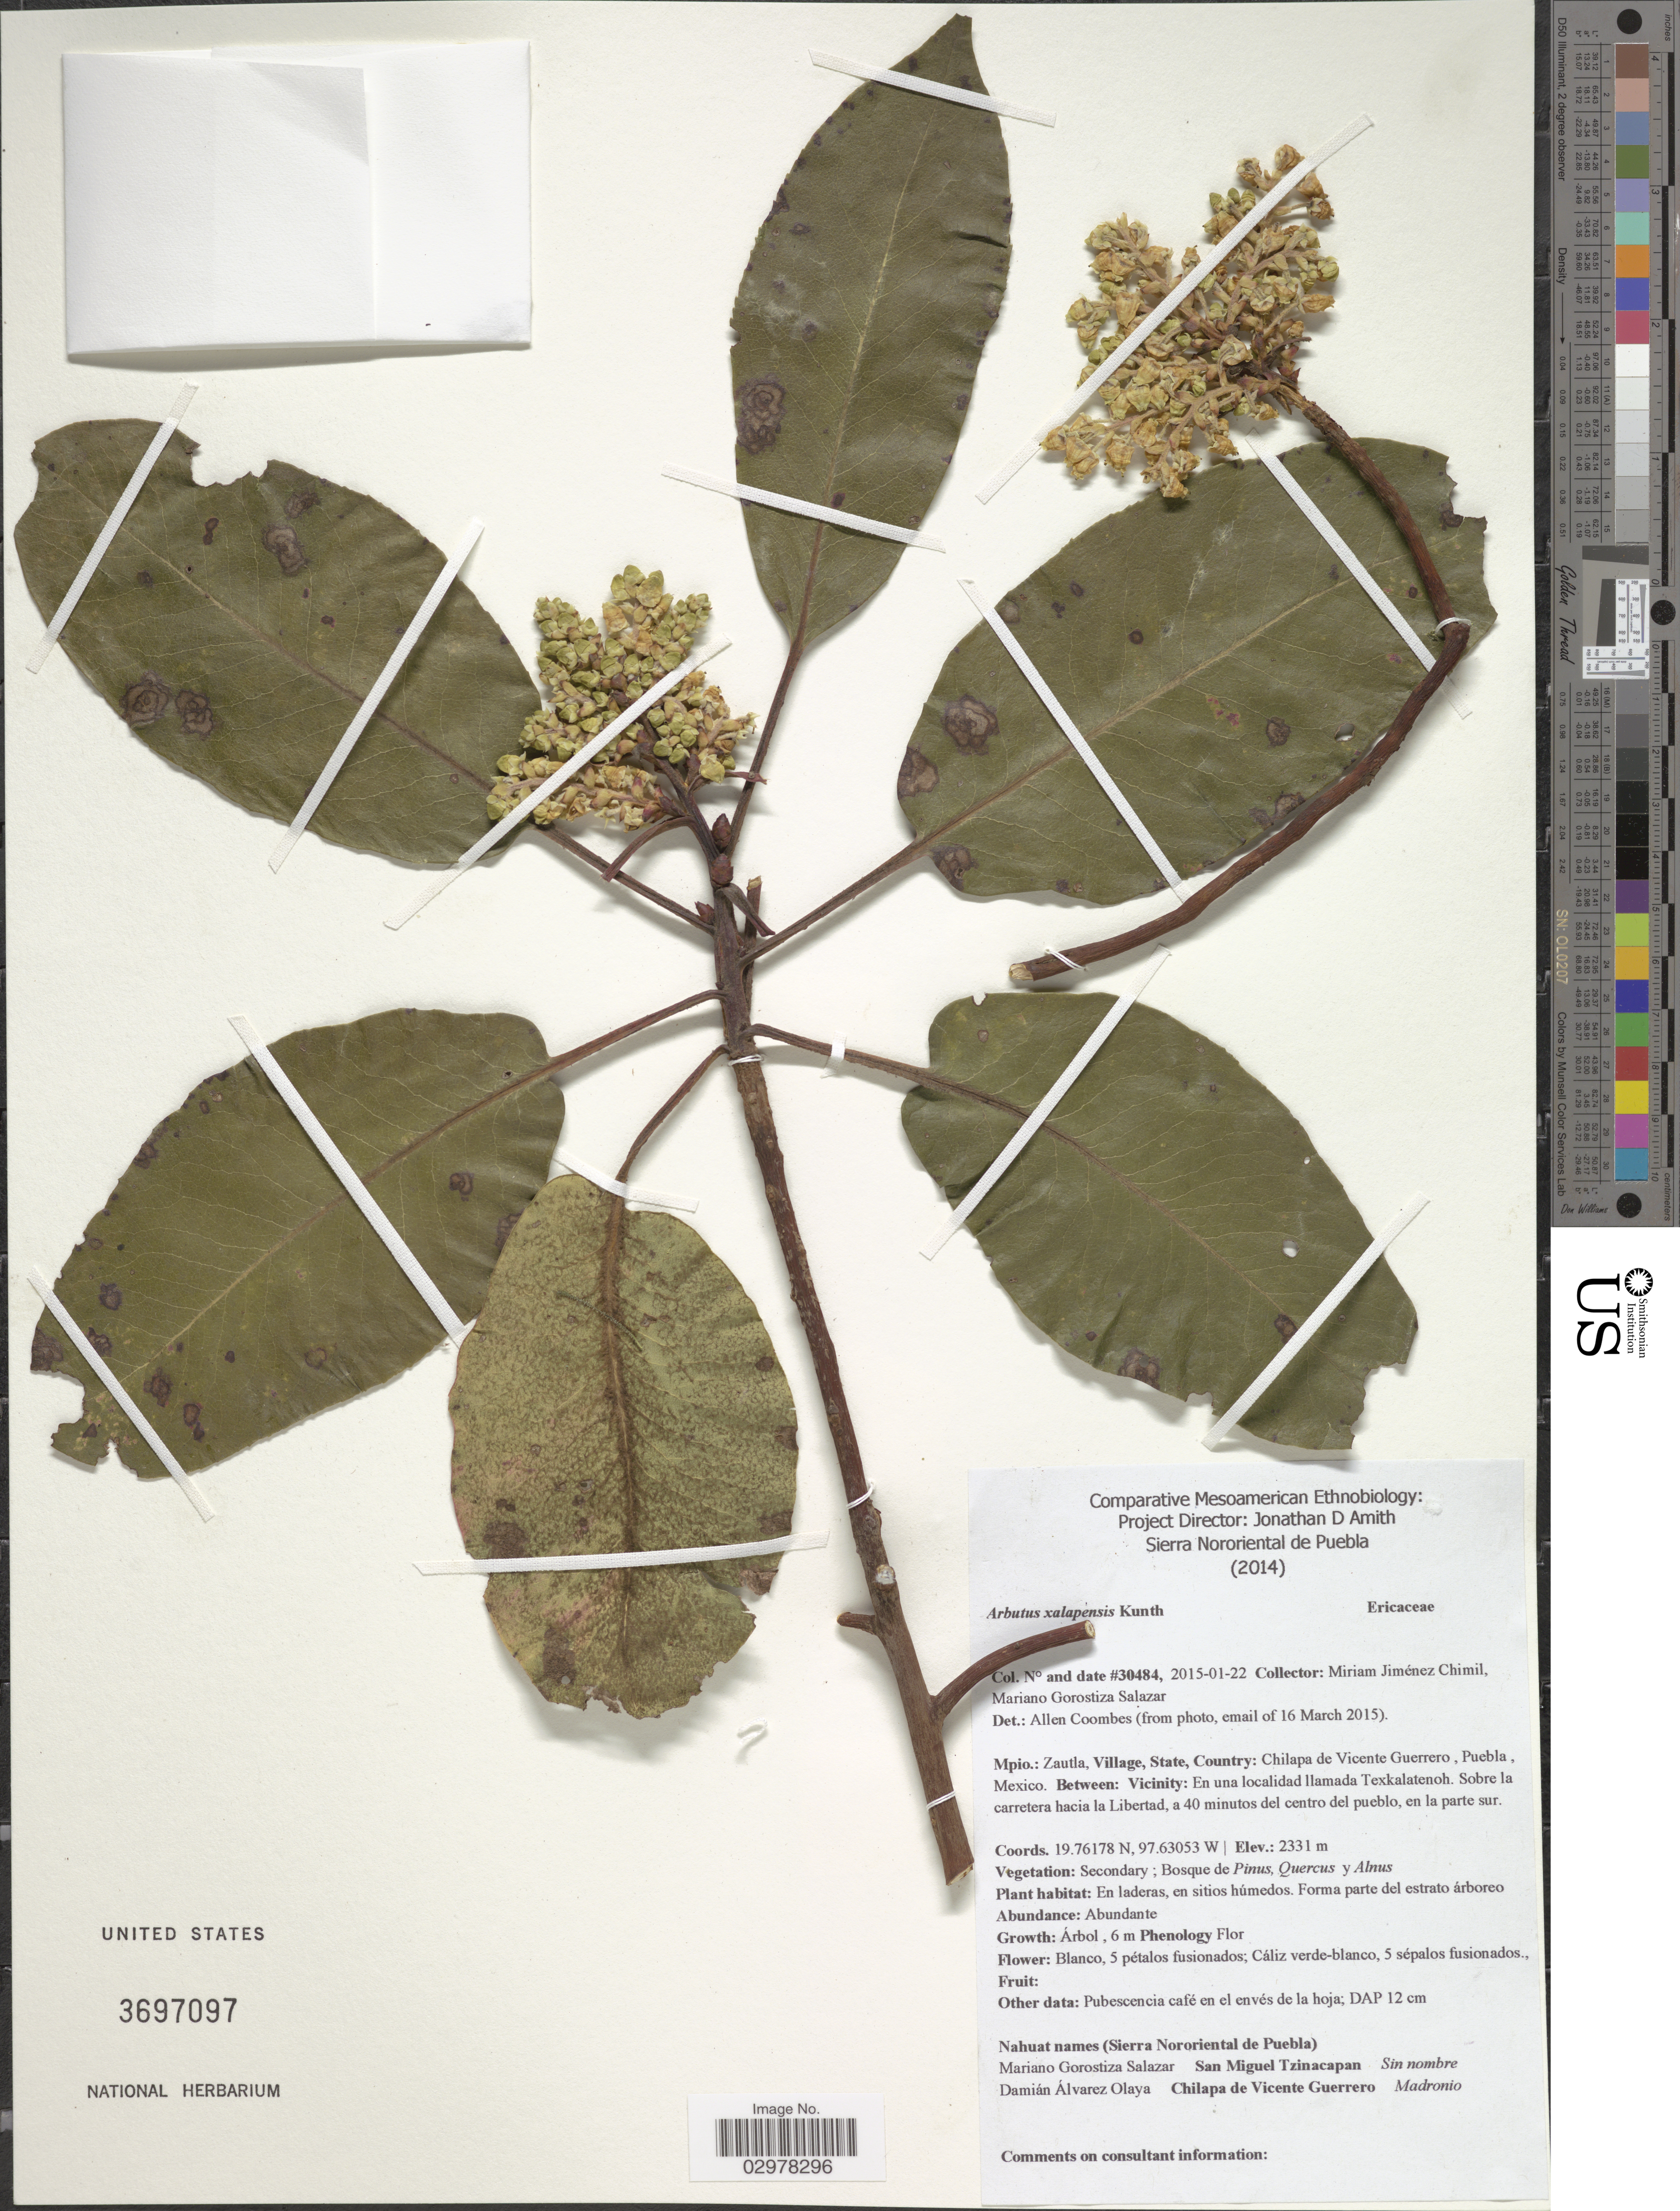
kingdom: Plantae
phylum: Tracheophyta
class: Magnoliopsida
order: Ericales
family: Ericaceae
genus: Arbutus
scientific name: Arbutus xalapensis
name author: Kunth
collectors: M. Jiménez Chimil & M. Gorostiza S.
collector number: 30484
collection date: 2015-01-22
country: Mexico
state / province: Puebla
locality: Mpio. Zautla, Village, State, Country, Chilapa de Vicente Guerrero, Puebla, Between vicinity en una localidad llamada Texkalatenoh.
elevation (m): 2331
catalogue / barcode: US 3697097